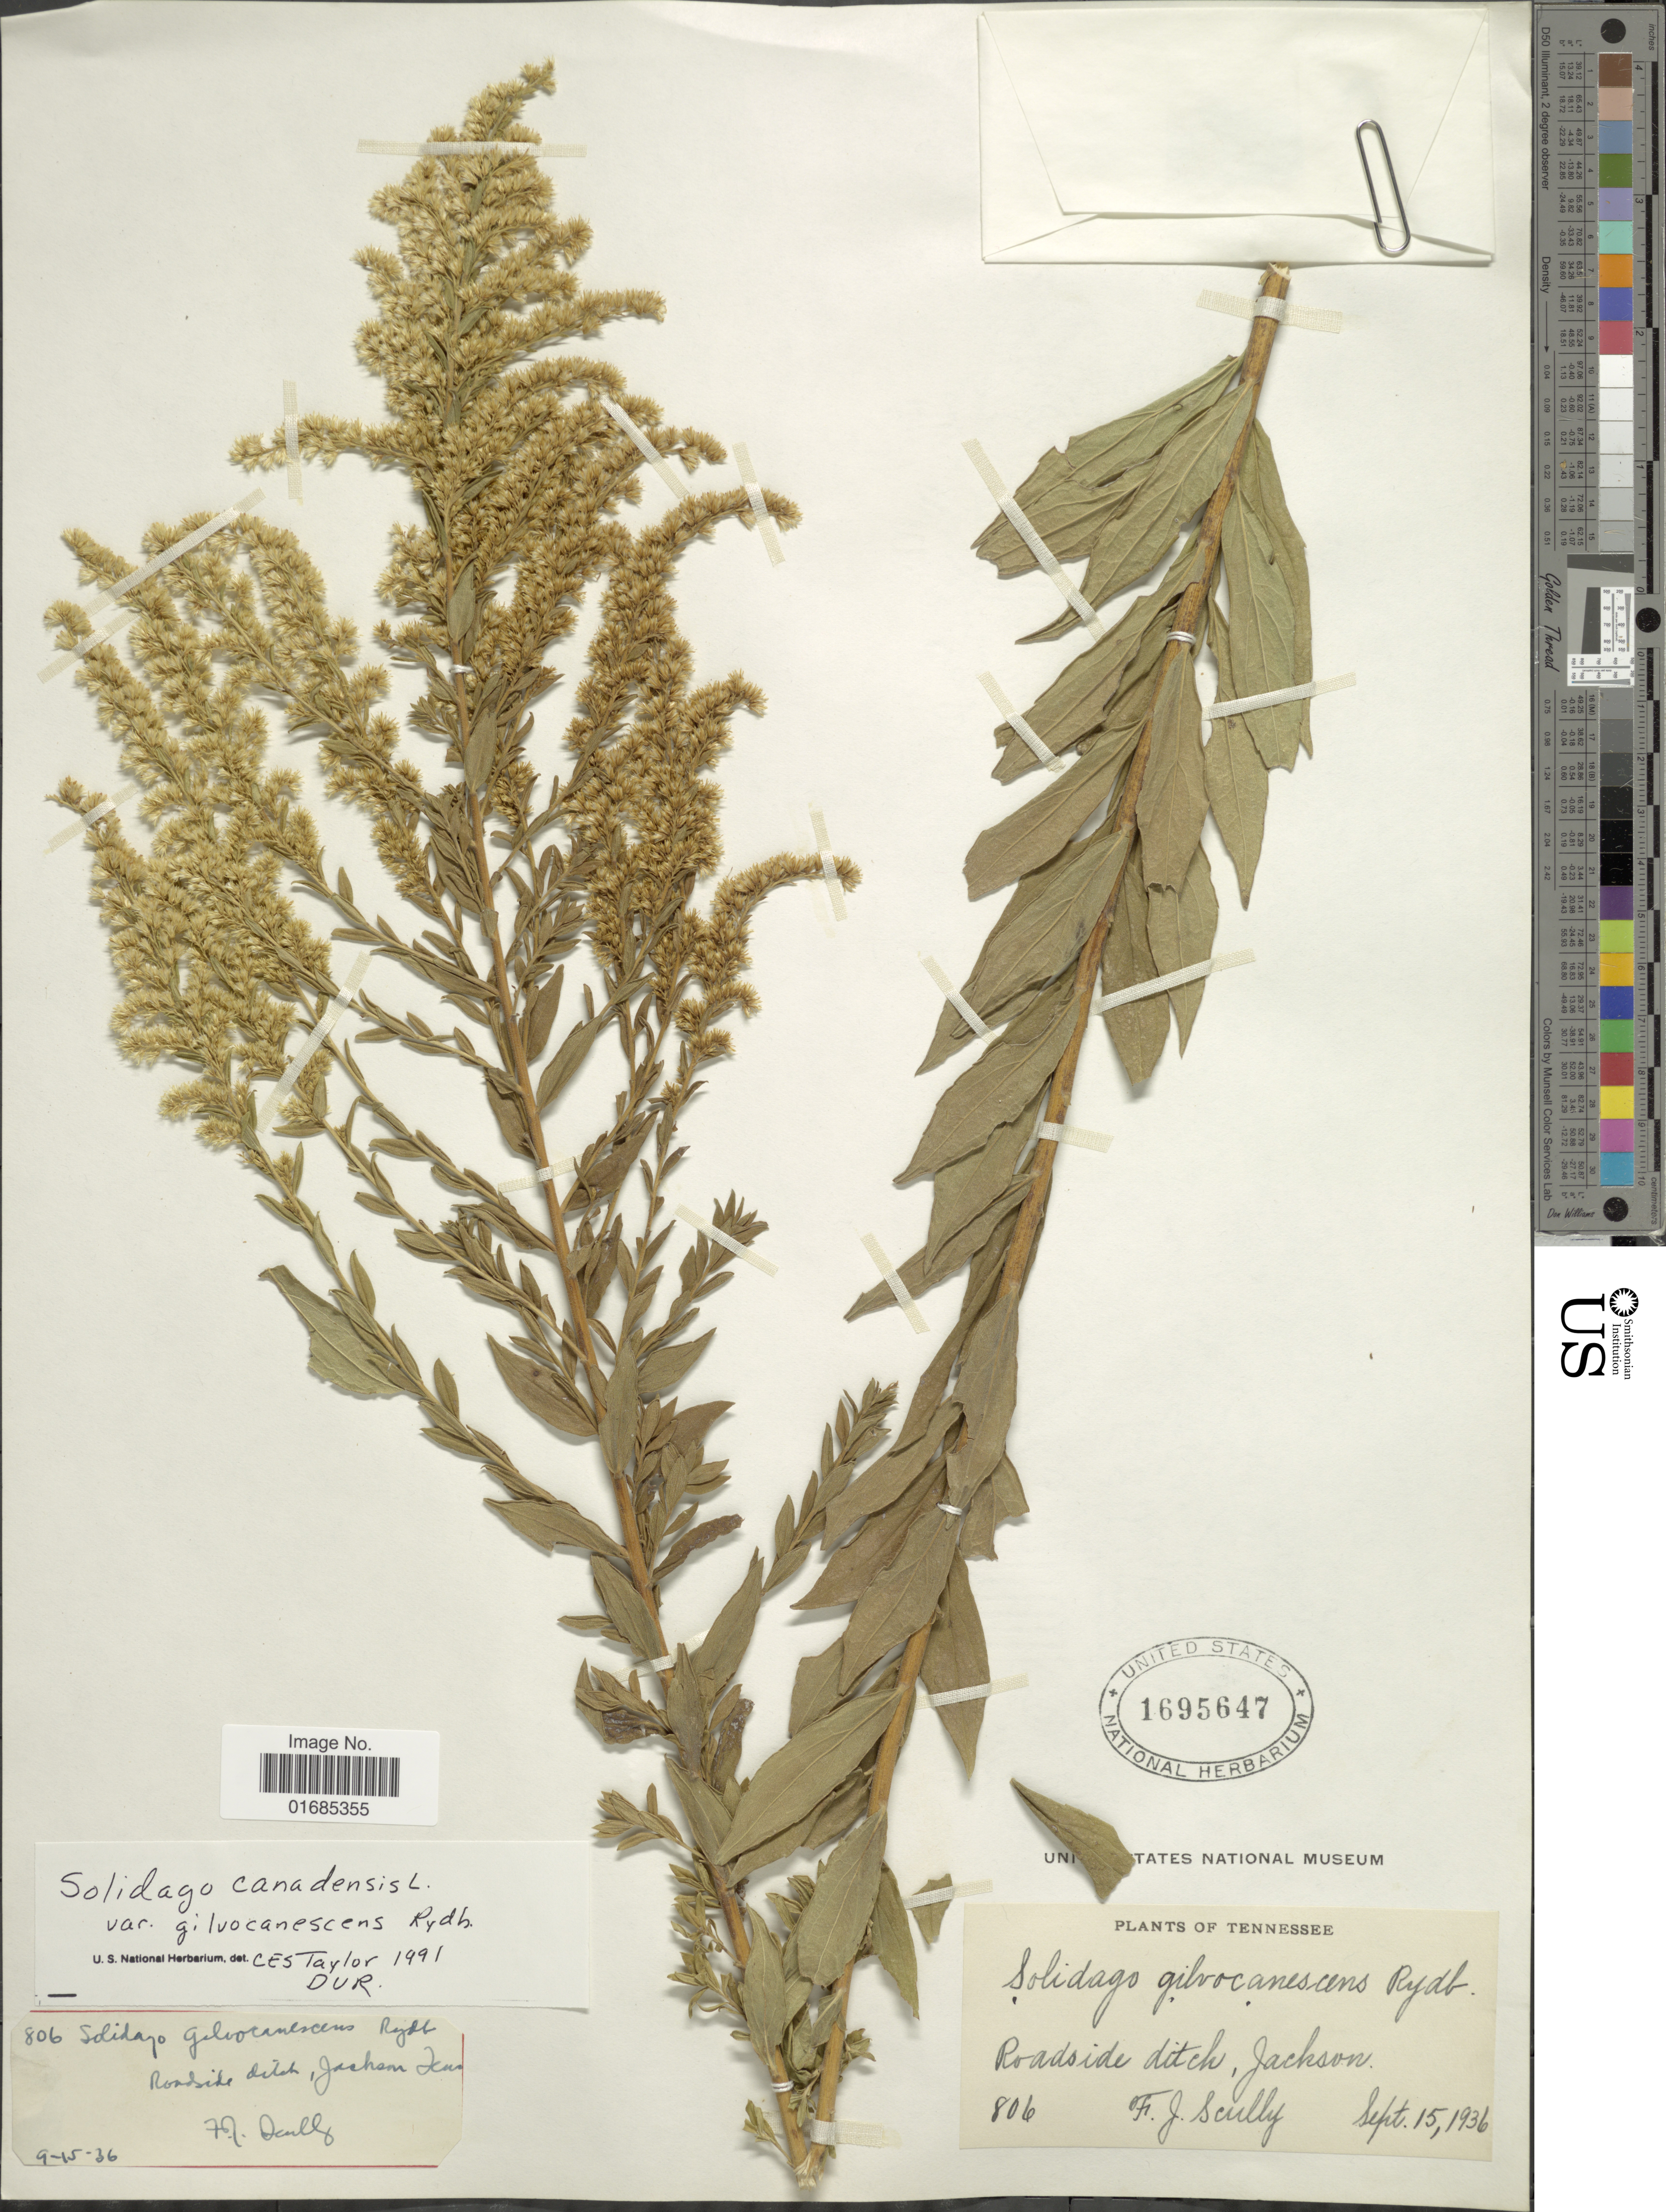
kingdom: Plantae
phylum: Tracheophyta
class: Magnoliopsida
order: Asterales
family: Asteraceae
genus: Solidago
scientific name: Solidago canadensis var. gilvocanescens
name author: Rydb.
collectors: F. Scully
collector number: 806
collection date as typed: Transcribed d/m/y: 15/9/36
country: United States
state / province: Tennessee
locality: Roadside ditch, Jackson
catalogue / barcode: US 1695647